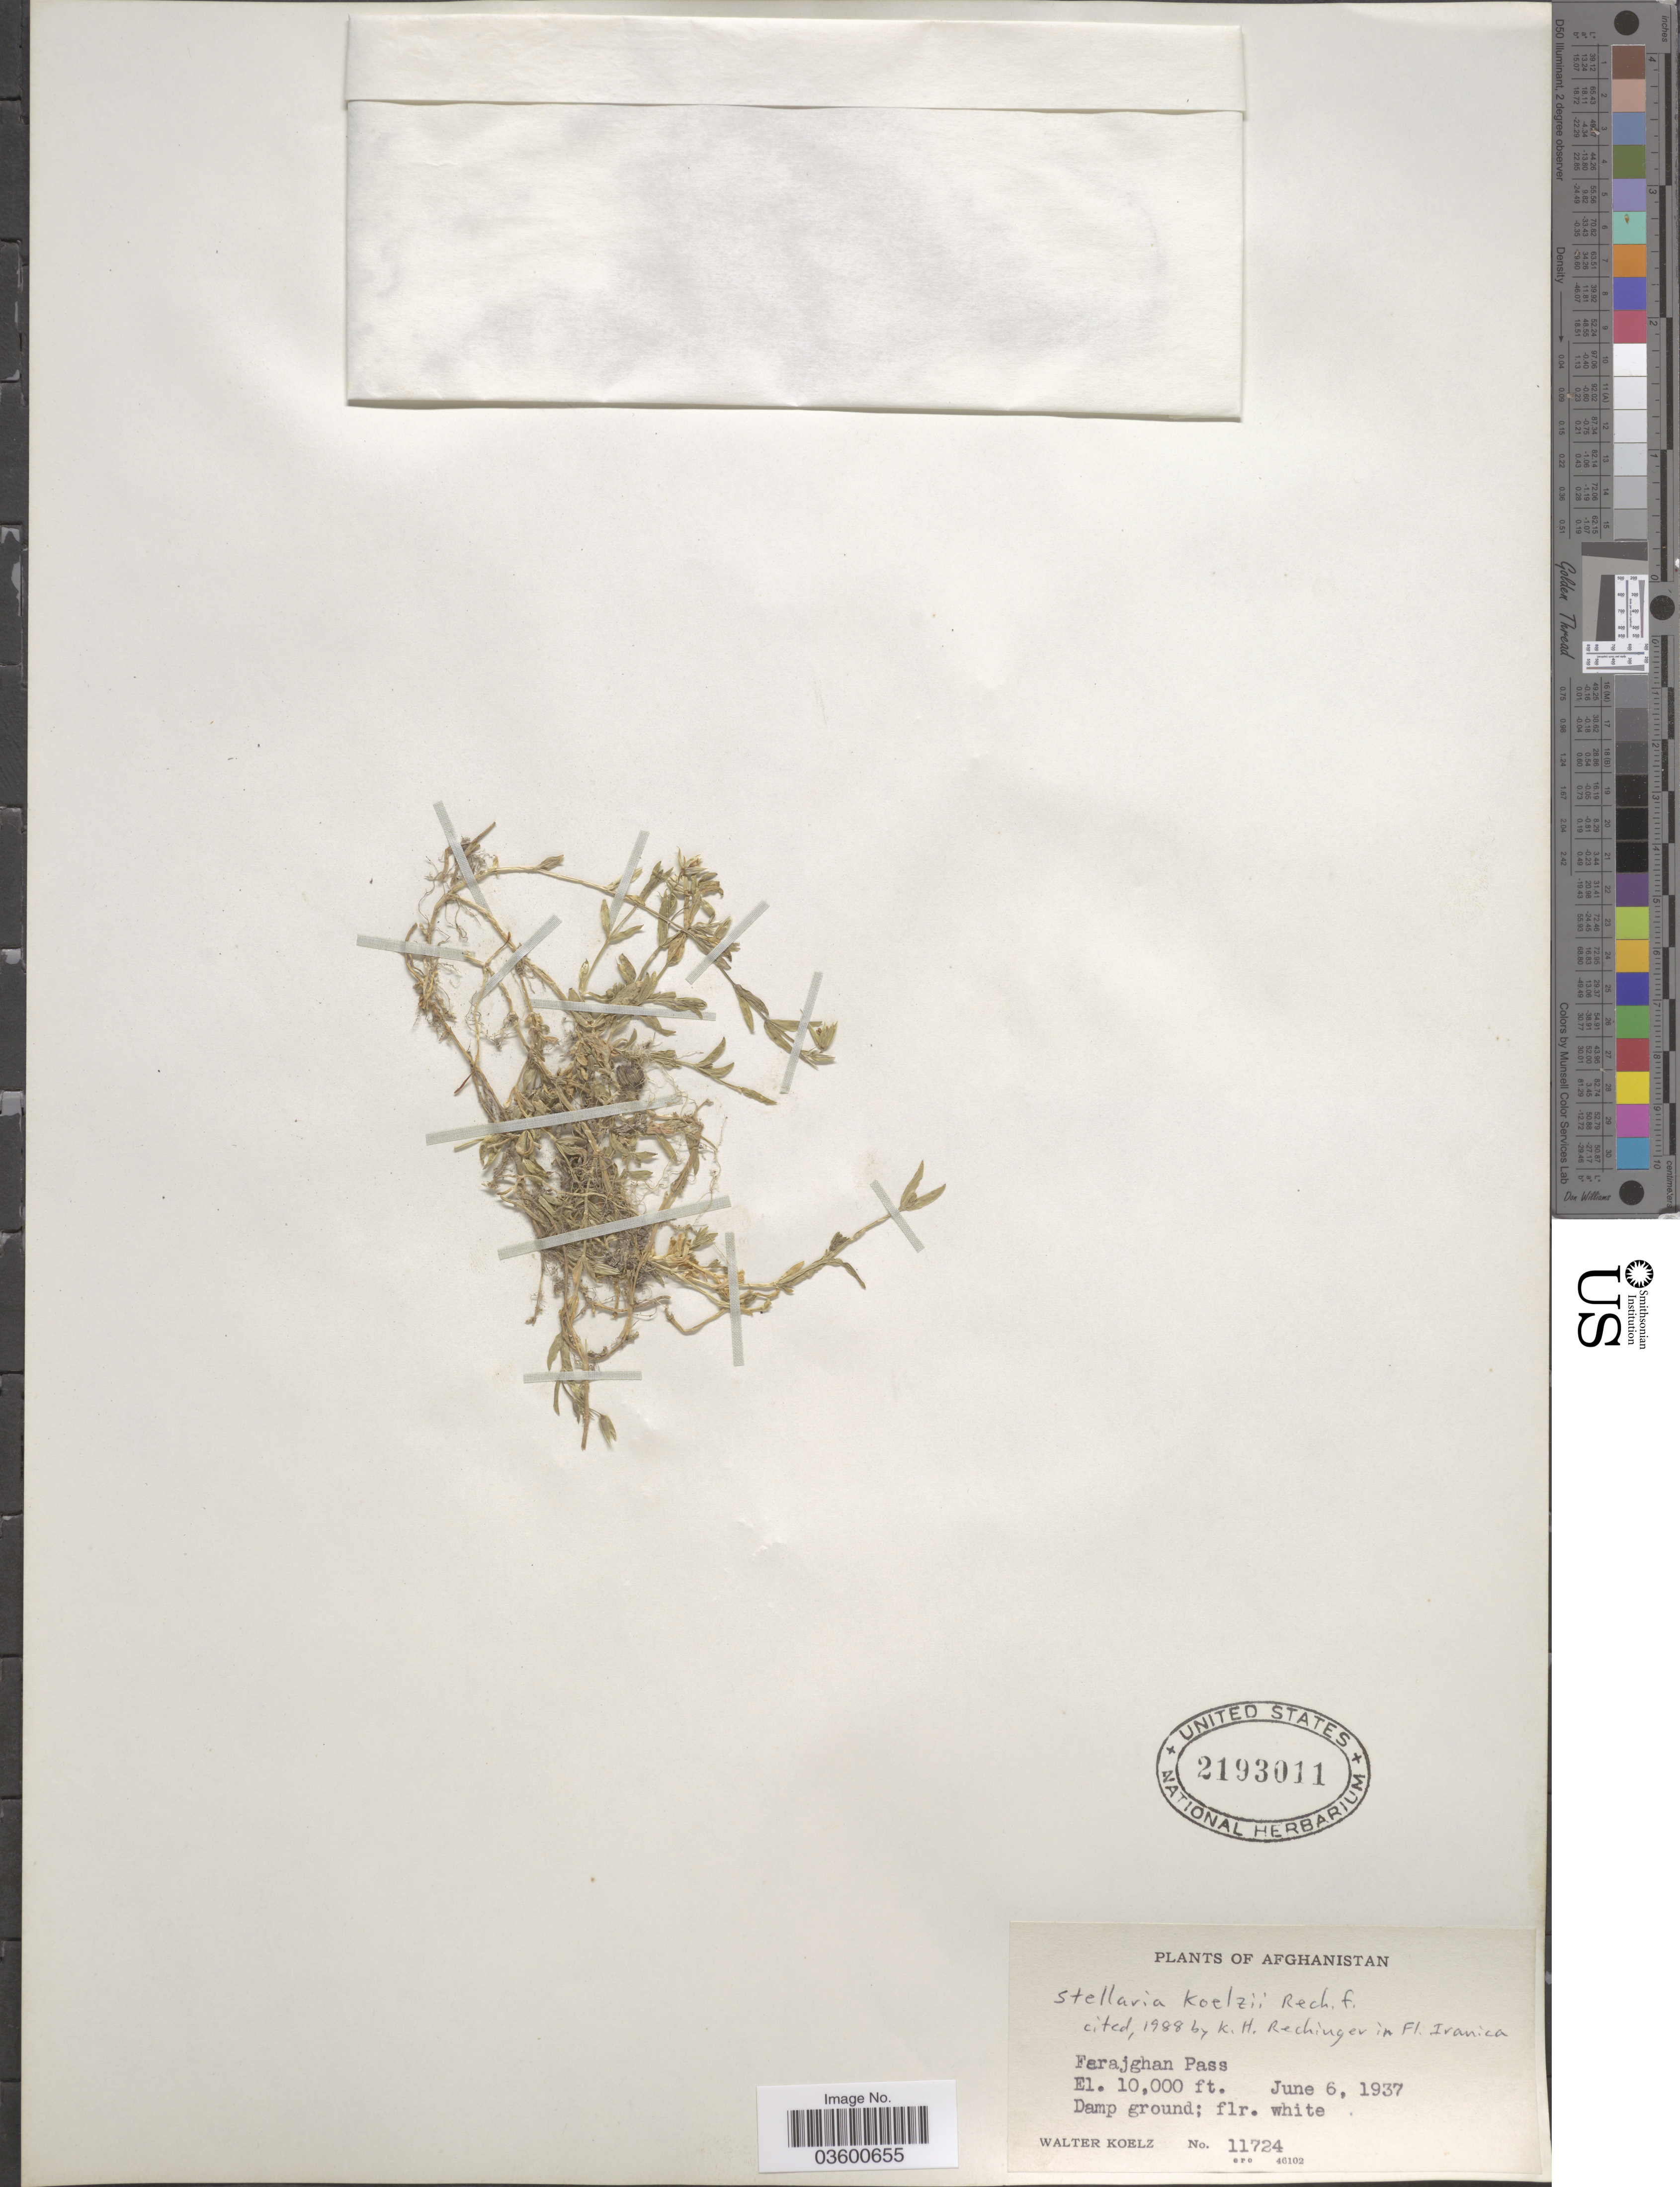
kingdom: Plantae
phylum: Tracheophyta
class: Magnoliopsida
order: Caryophyllales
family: Caryophyllaceae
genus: Stellaria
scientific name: Stellaria koelzii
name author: Rech. f.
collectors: W. N. Koelz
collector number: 11724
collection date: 1937-06-06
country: Afghanistan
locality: Ferajghan Pass.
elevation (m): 3048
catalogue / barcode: US 2193011